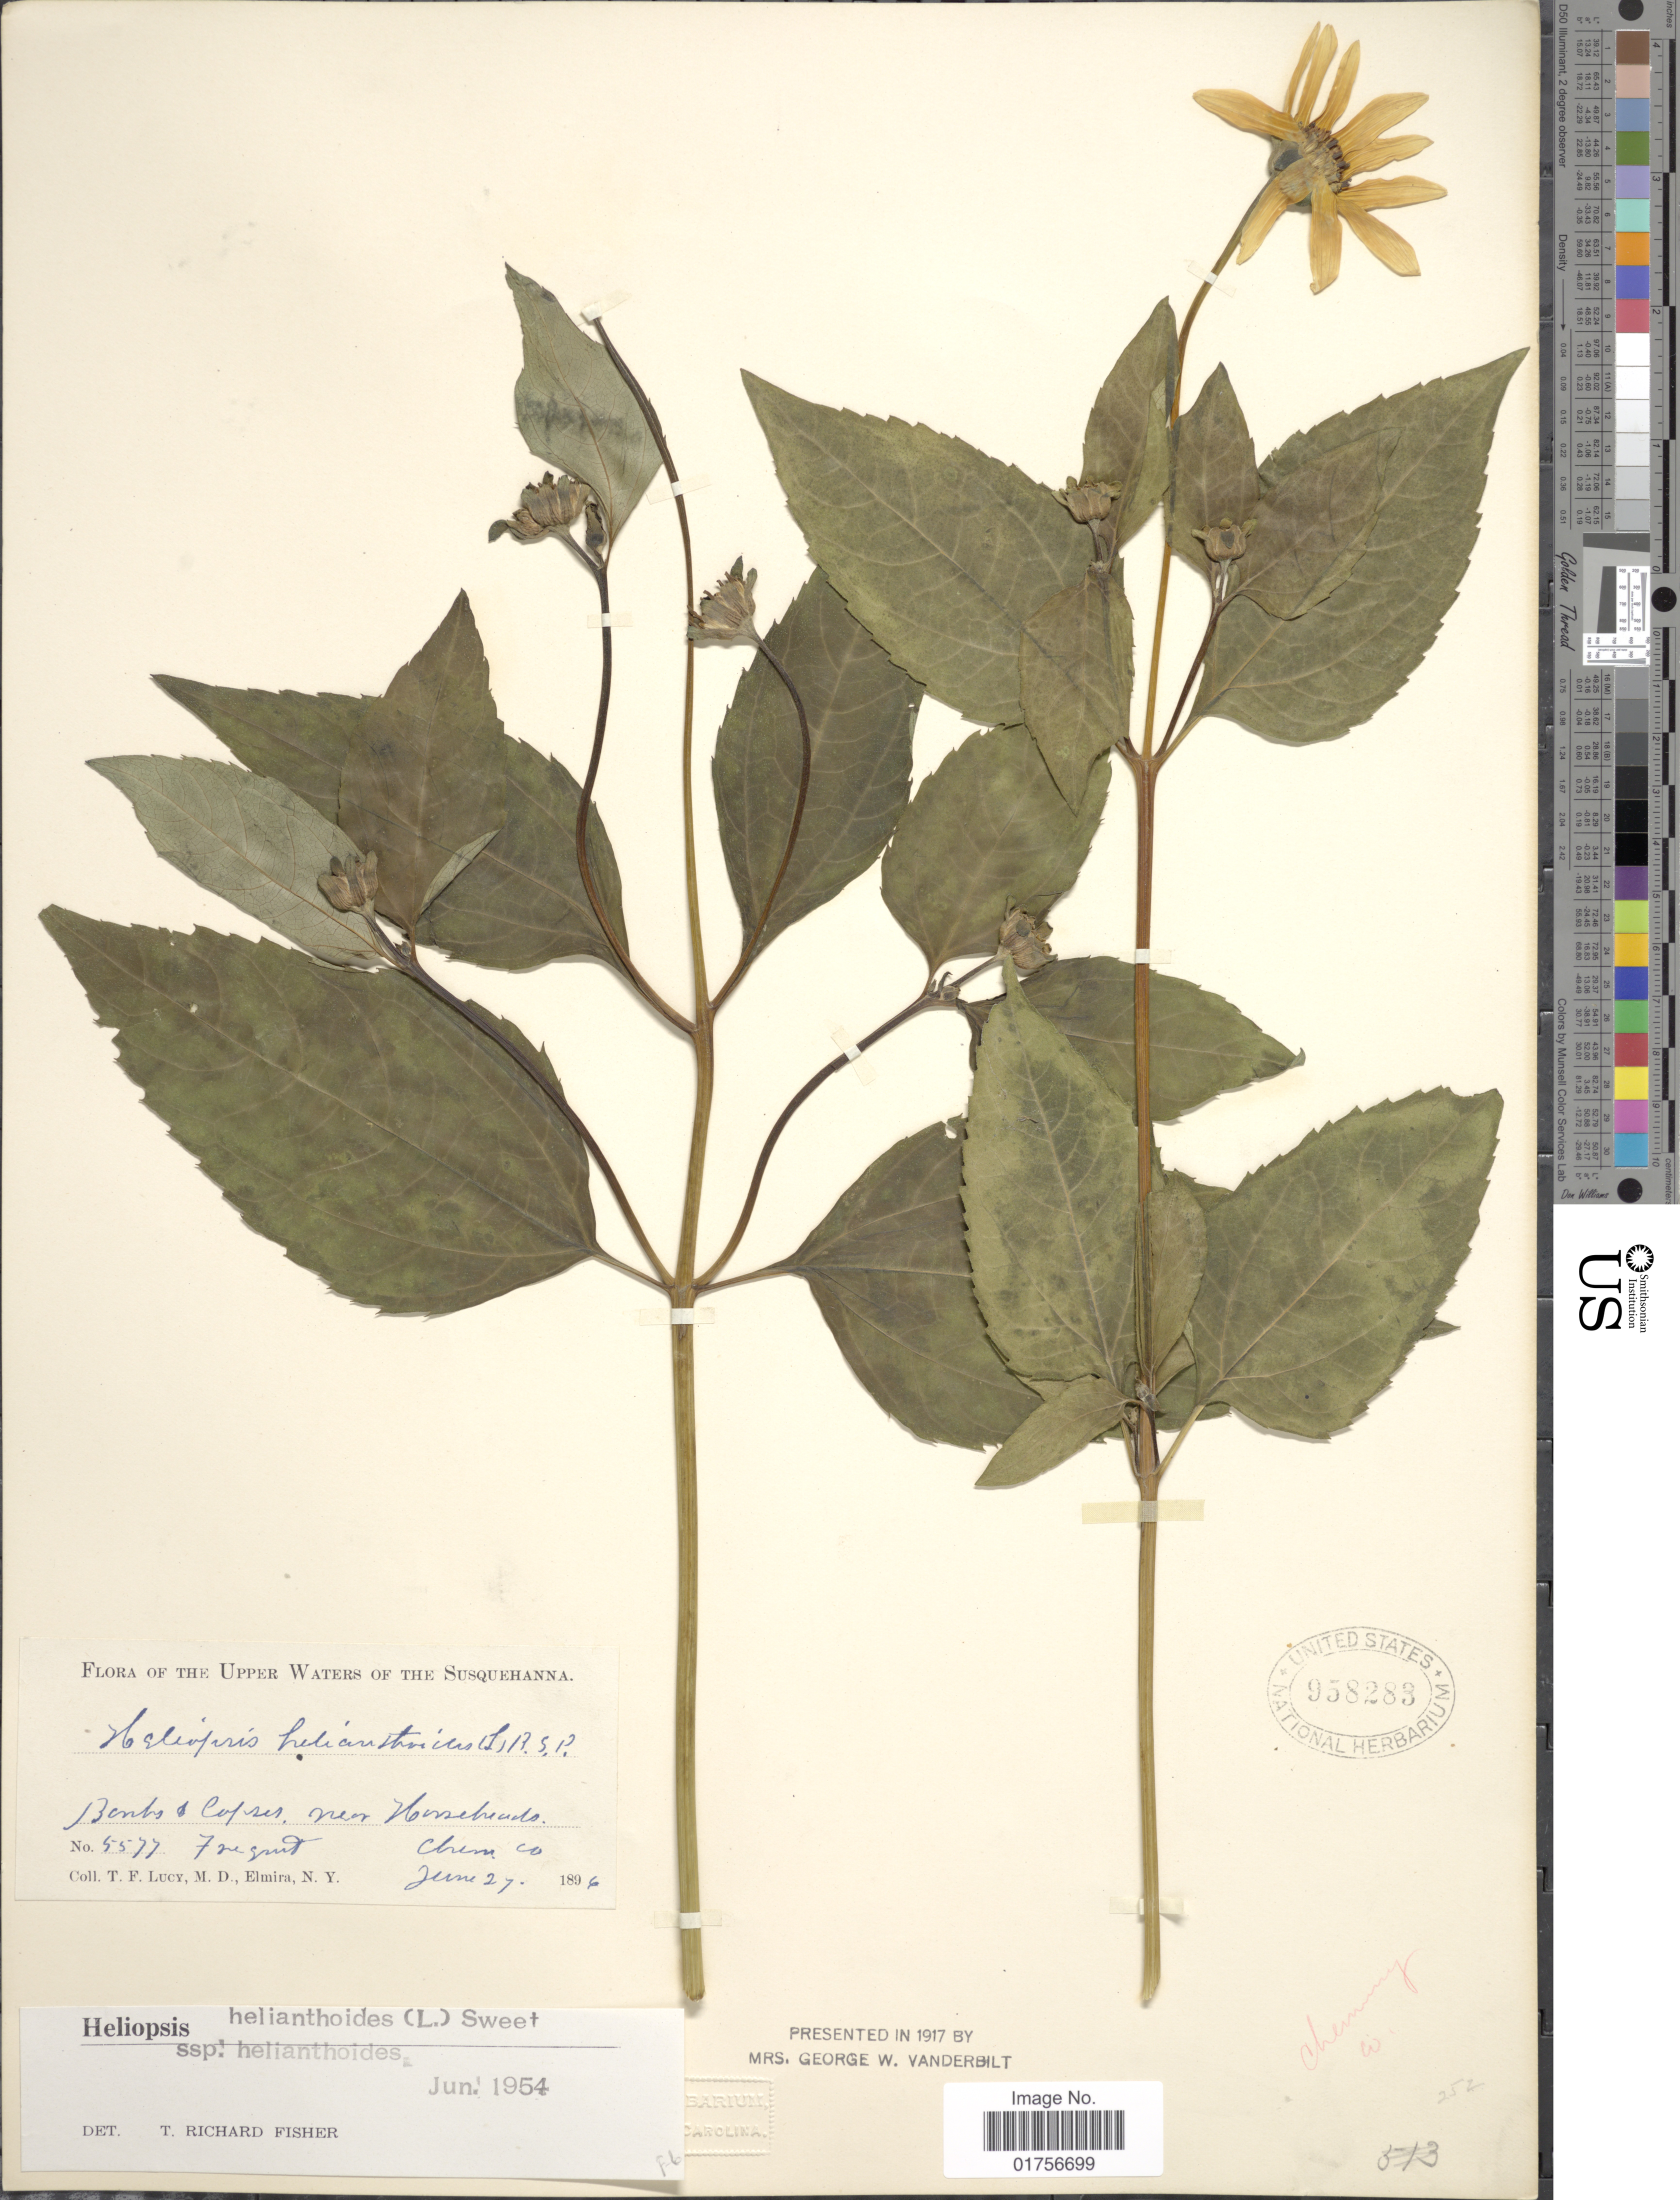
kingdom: Plantae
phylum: Tracheophyta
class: Magnoliopsida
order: Asterales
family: Asteraceae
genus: Heliopsis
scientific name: Heliopsis helianthoides subsp. helianthoides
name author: (L.) Sweet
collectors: T. Lucy & M. Elmira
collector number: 5577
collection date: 1896-06-27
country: United States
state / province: New York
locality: The Upper Waters of The Susquehanna, Near Horseheads, Chemung Co.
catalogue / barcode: US 958283